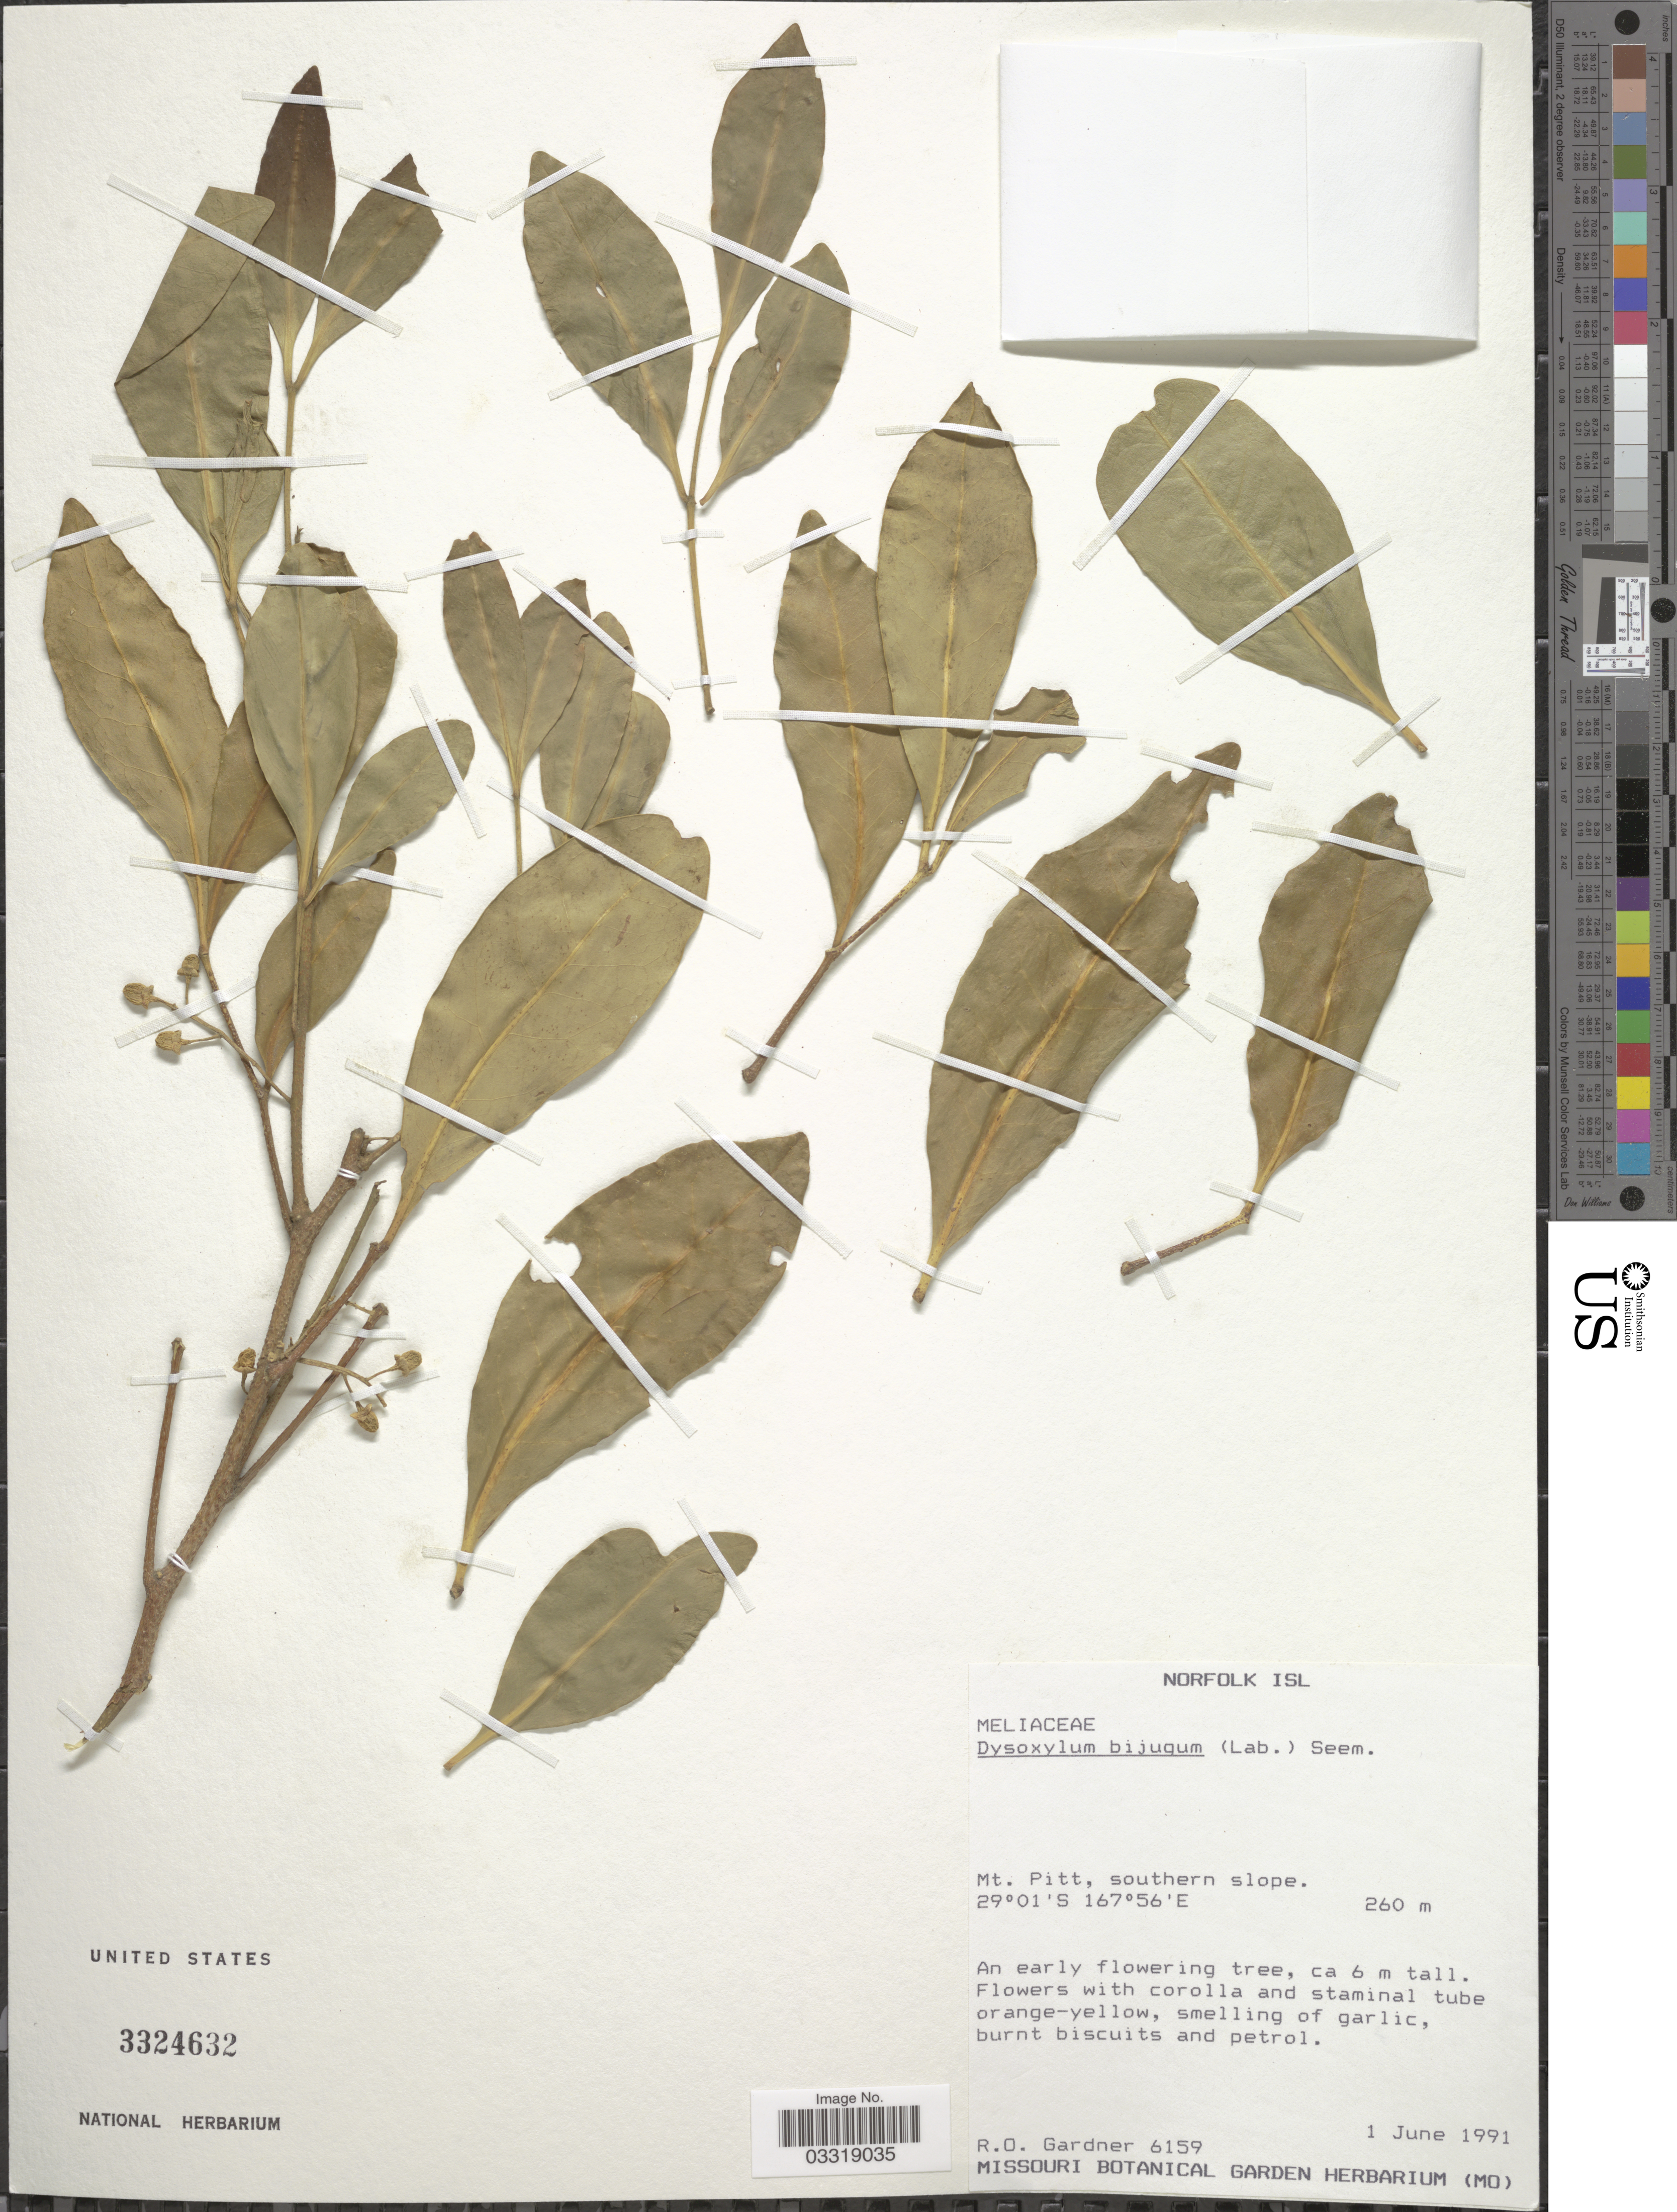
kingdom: Plantae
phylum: Tracheophyta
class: Magnoliopsida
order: Sapindales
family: Meliaceae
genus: Didymocheton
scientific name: Didymocheton bijugus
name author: (Labill.) Holzmeyer & Mabb.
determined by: Strong, Mark T., (BOT), Smithsonian Institution - National Museum of Natural History (UNITED STATES)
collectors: R. O. Gardner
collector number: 6159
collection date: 1991-06-01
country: Australia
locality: Norfolk Isl. Mt. Pitt, southern slope.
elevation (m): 260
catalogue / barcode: US 3324632